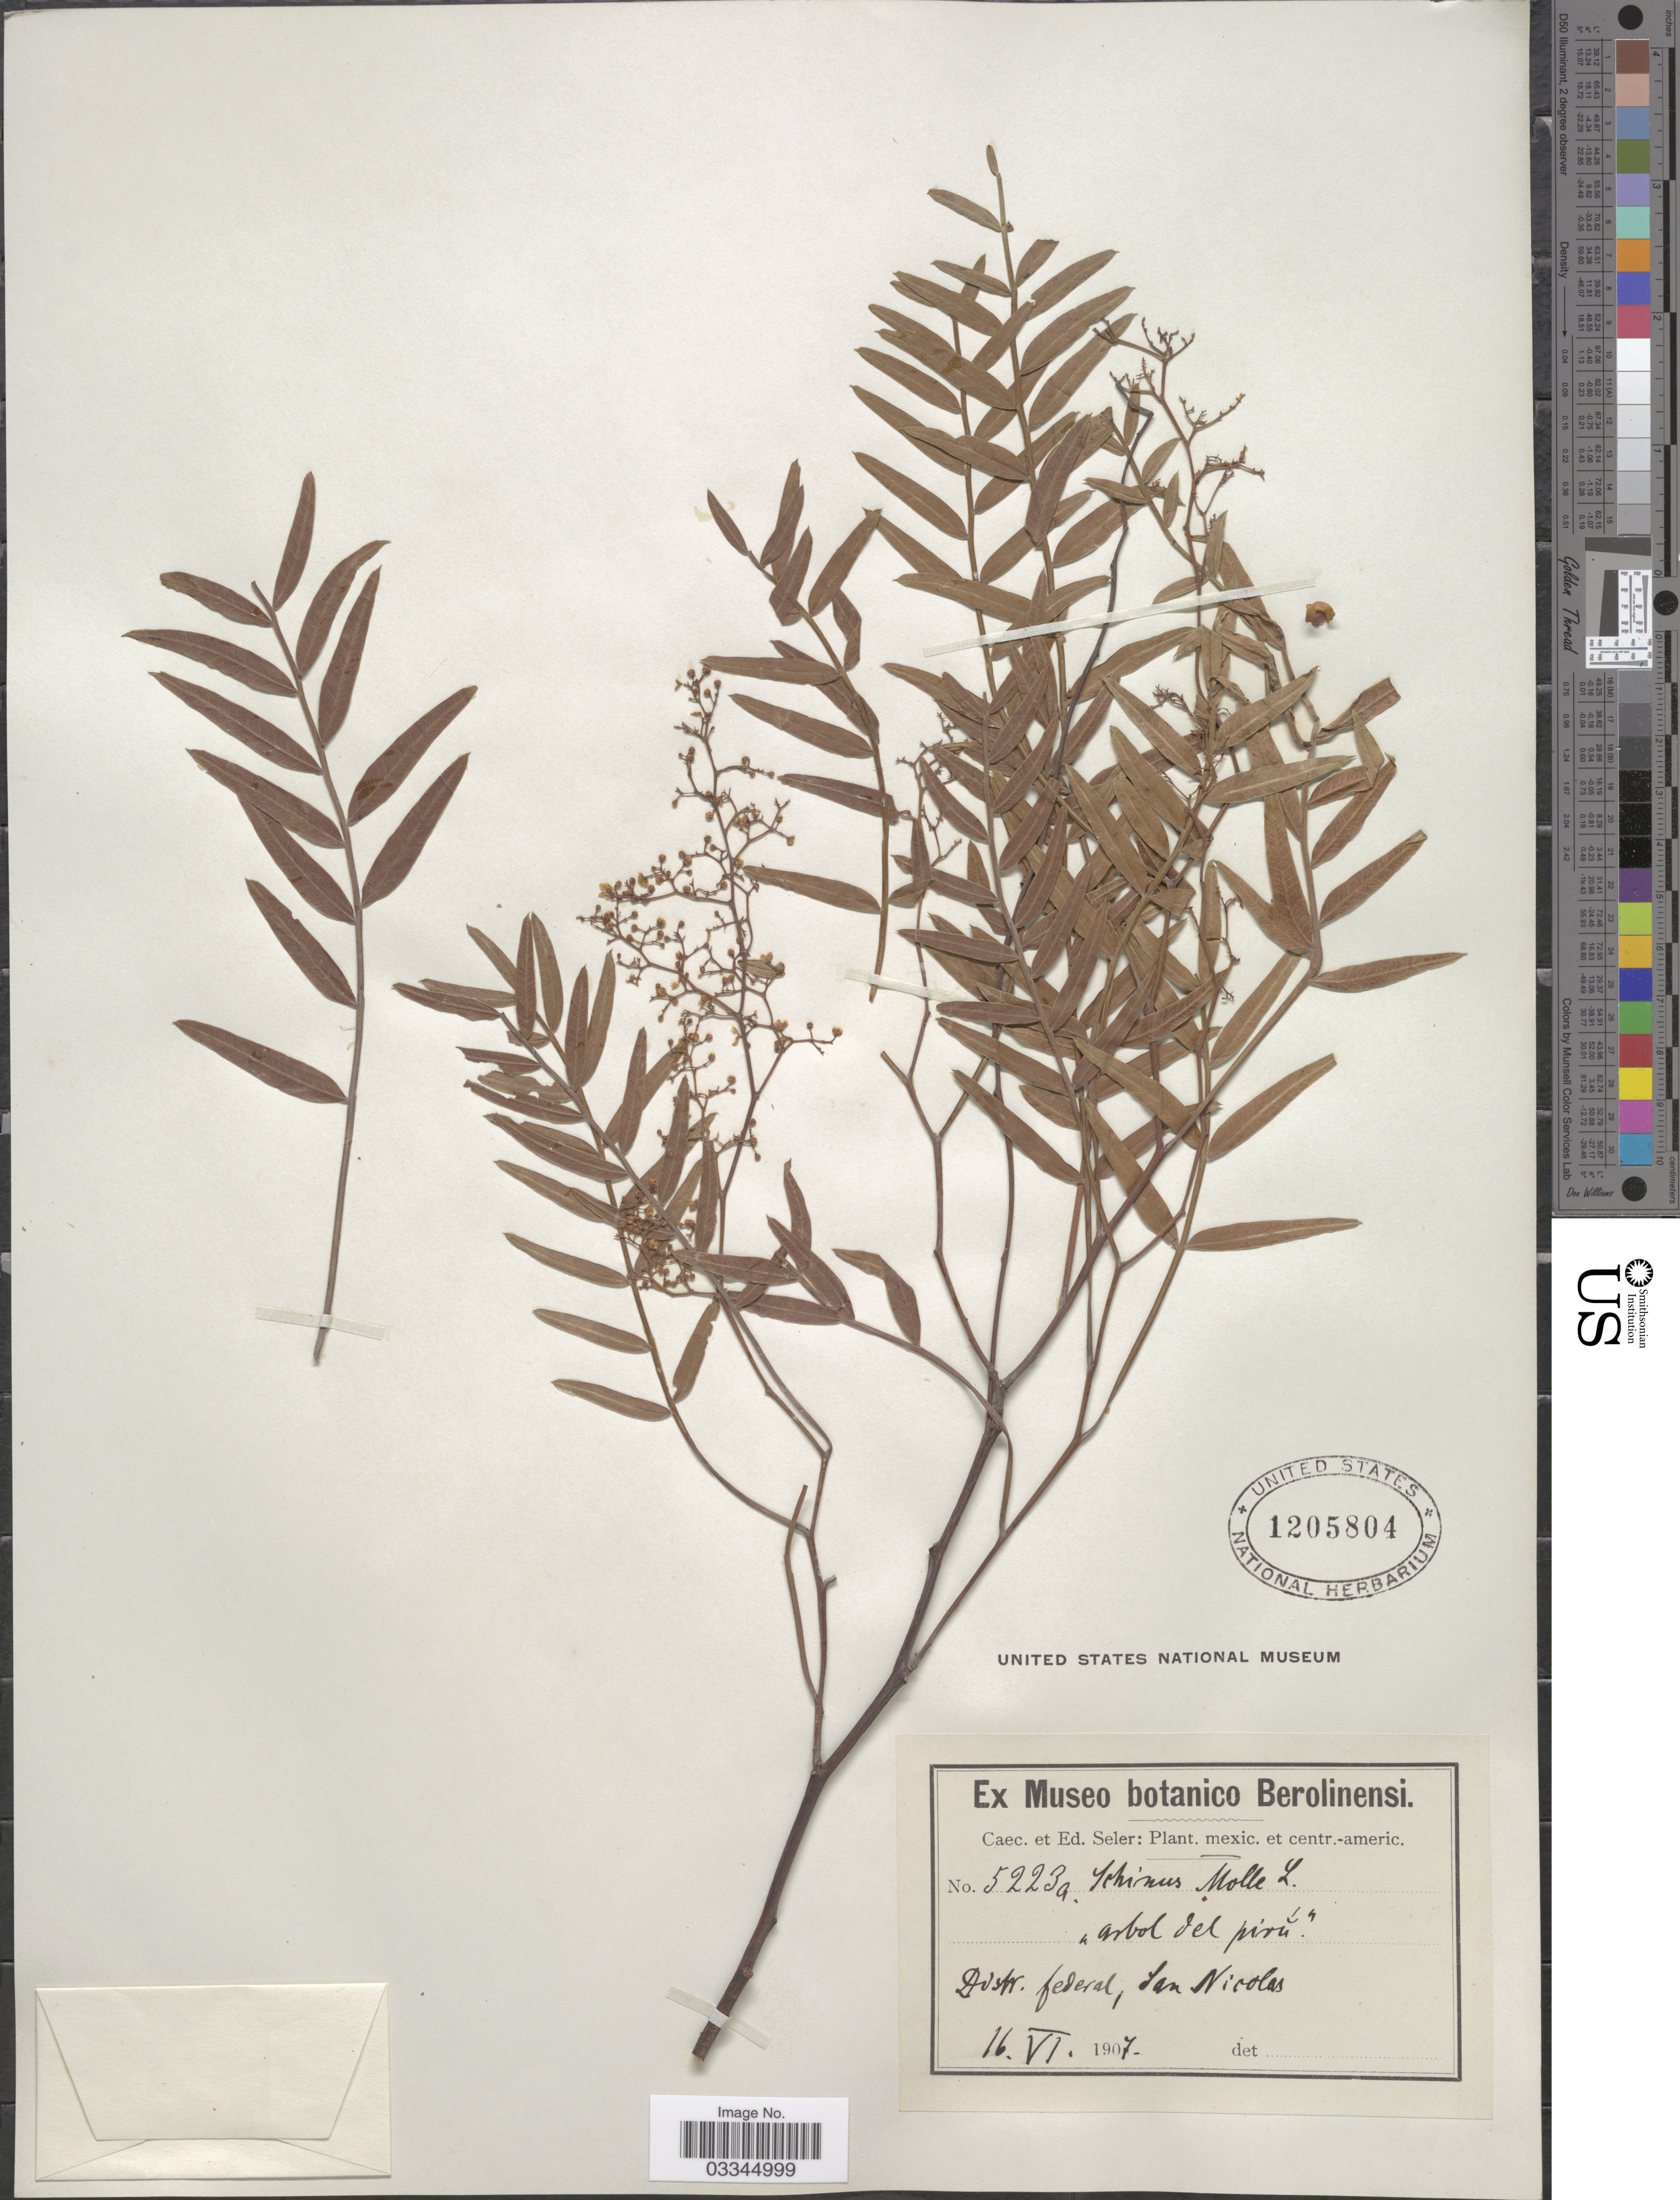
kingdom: Plantae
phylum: Tracheophyta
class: Magnoliopsida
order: Sapindales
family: Anacardiaceae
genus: Schinus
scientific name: Schinus areira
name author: L.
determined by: Mitchell, John D.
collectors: E. G. Seler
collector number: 5223a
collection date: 1907-06-16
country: Mexico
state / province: Distrito Federal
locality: Distr. federal, San Nicolas.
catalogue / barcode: US 1205804